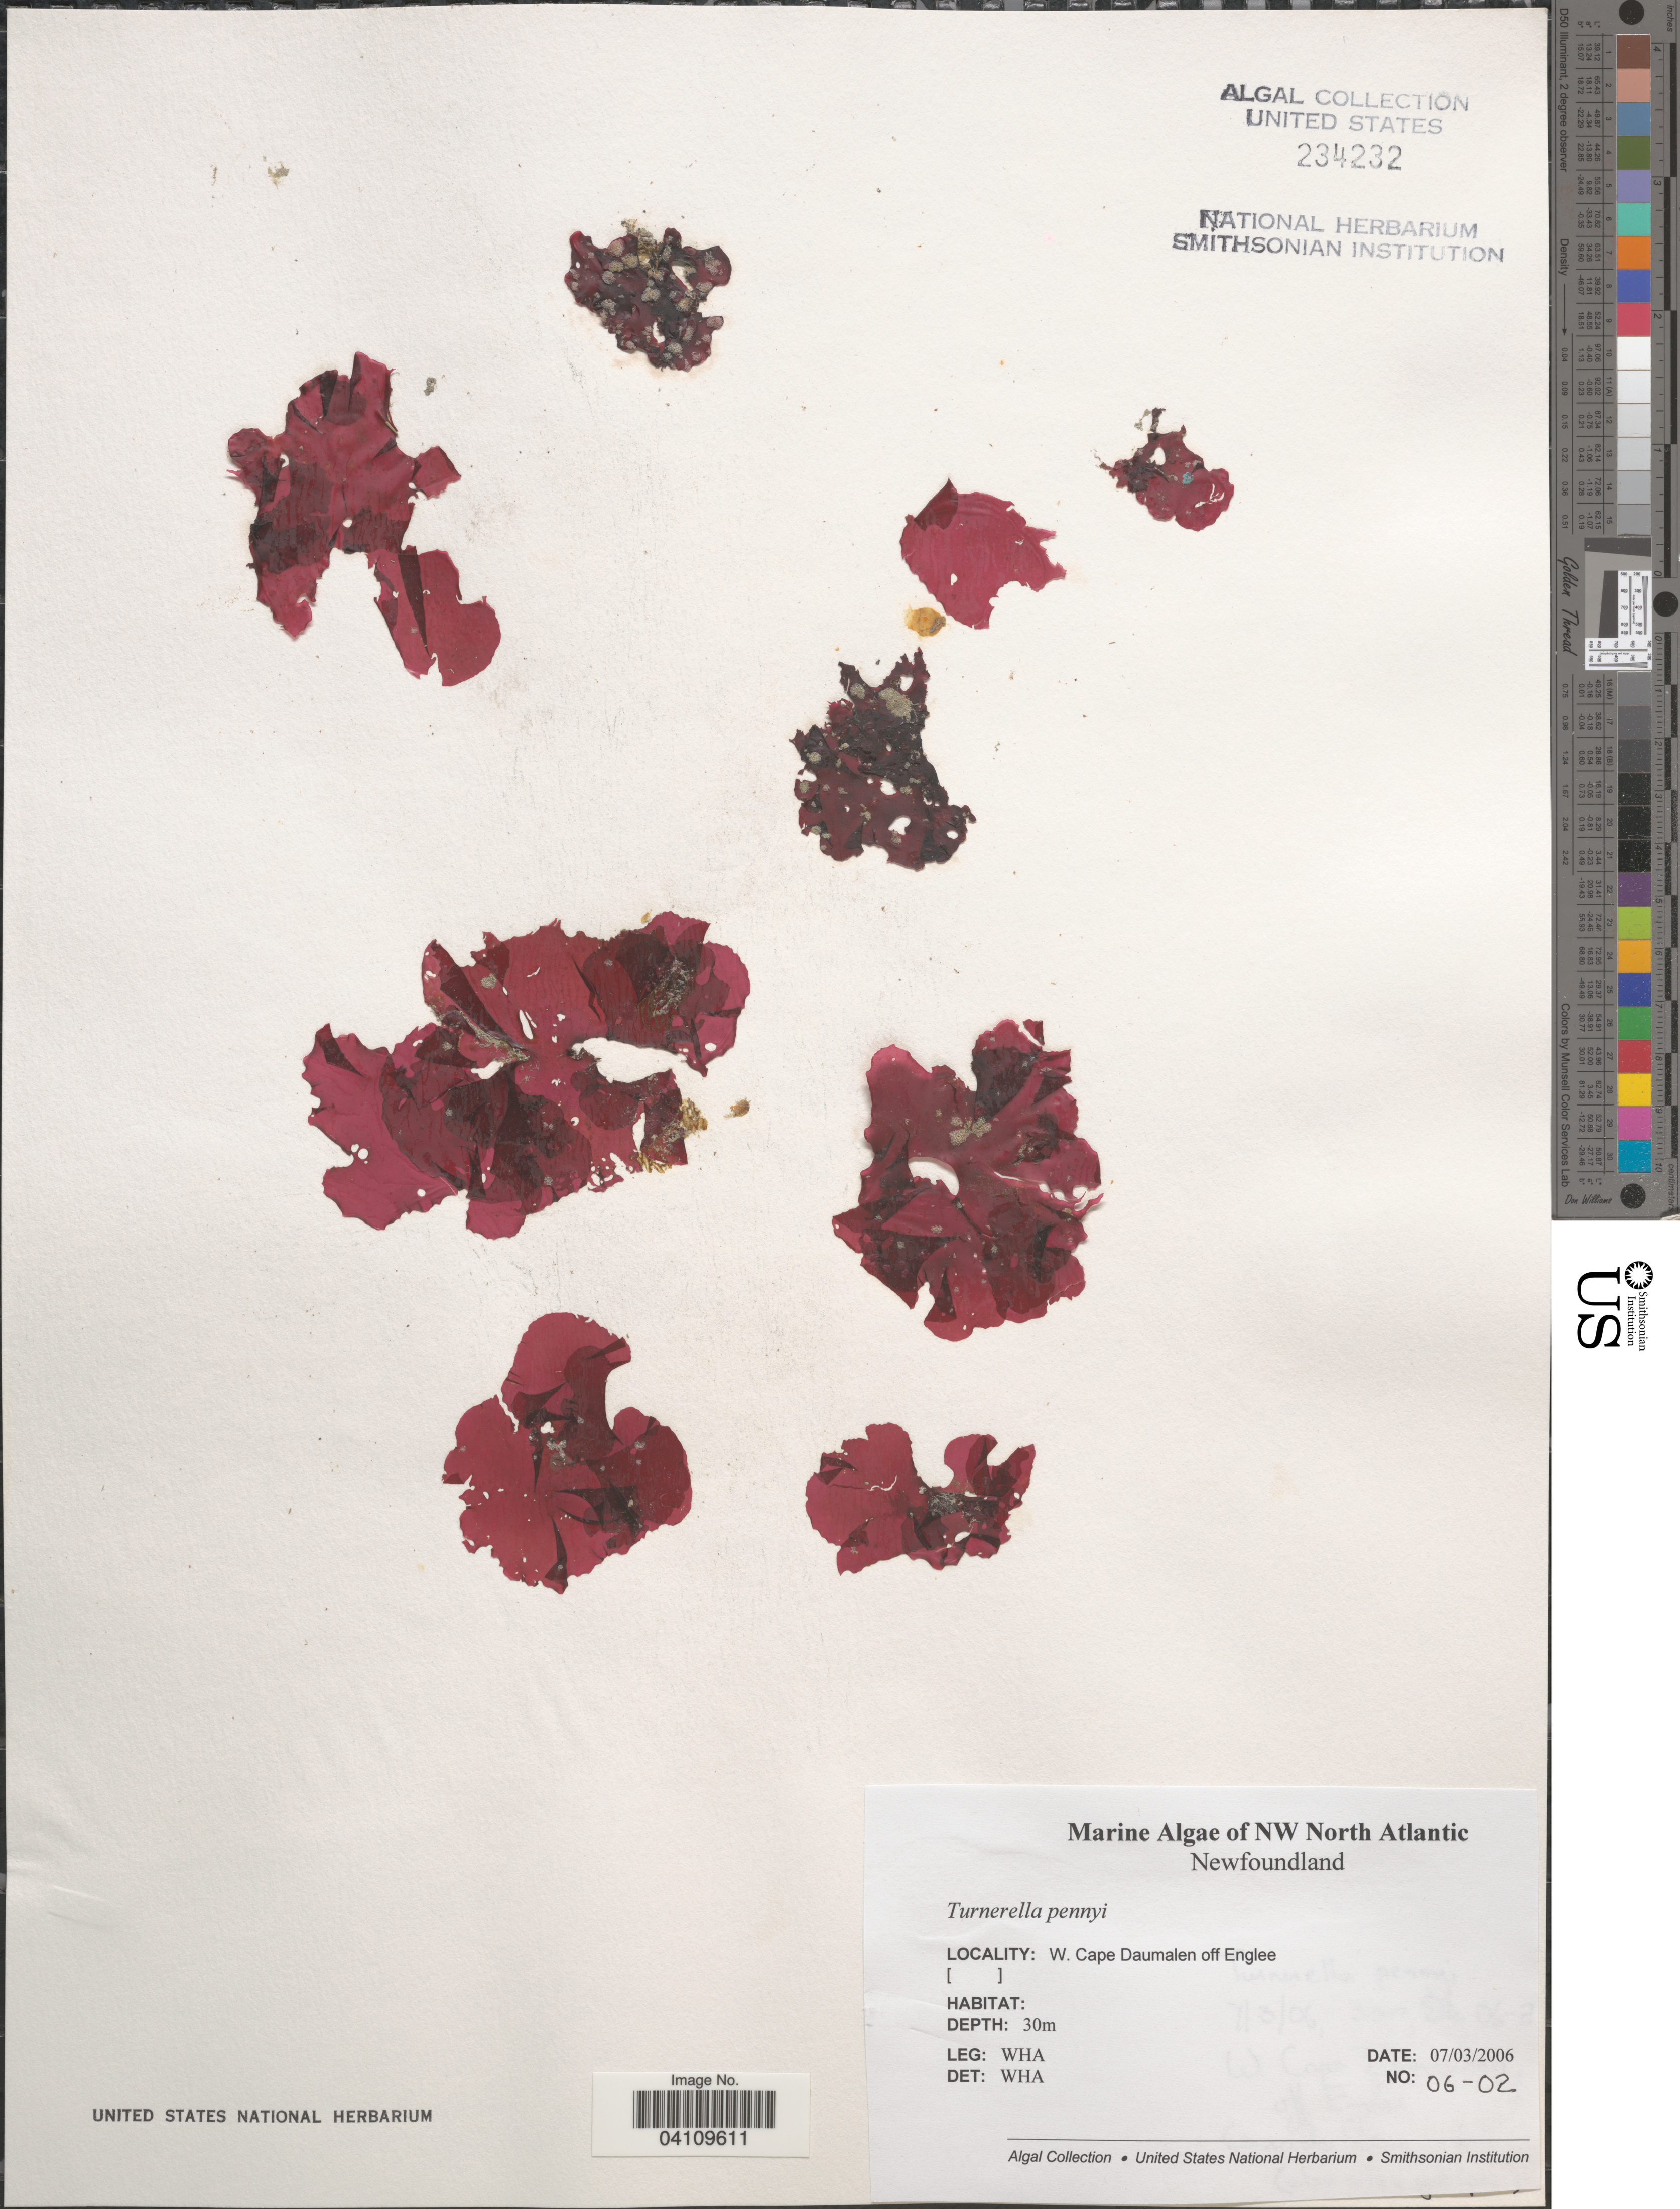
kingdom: Plantae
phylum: Rhodophyta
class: Florideophyceae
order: Gigartinales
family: Furcellariaceae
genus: Turnerella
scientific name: Turnerella pennyi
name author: (Harv.) F. Schmitz in Rosenv.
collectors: W. H. Adey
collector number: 06-02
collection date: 2006-03-07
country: Canada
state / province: Newfoundland and Labrador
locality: NW North Atlantic. W. Cape Daumalen off Englee.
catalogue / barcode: US 234232